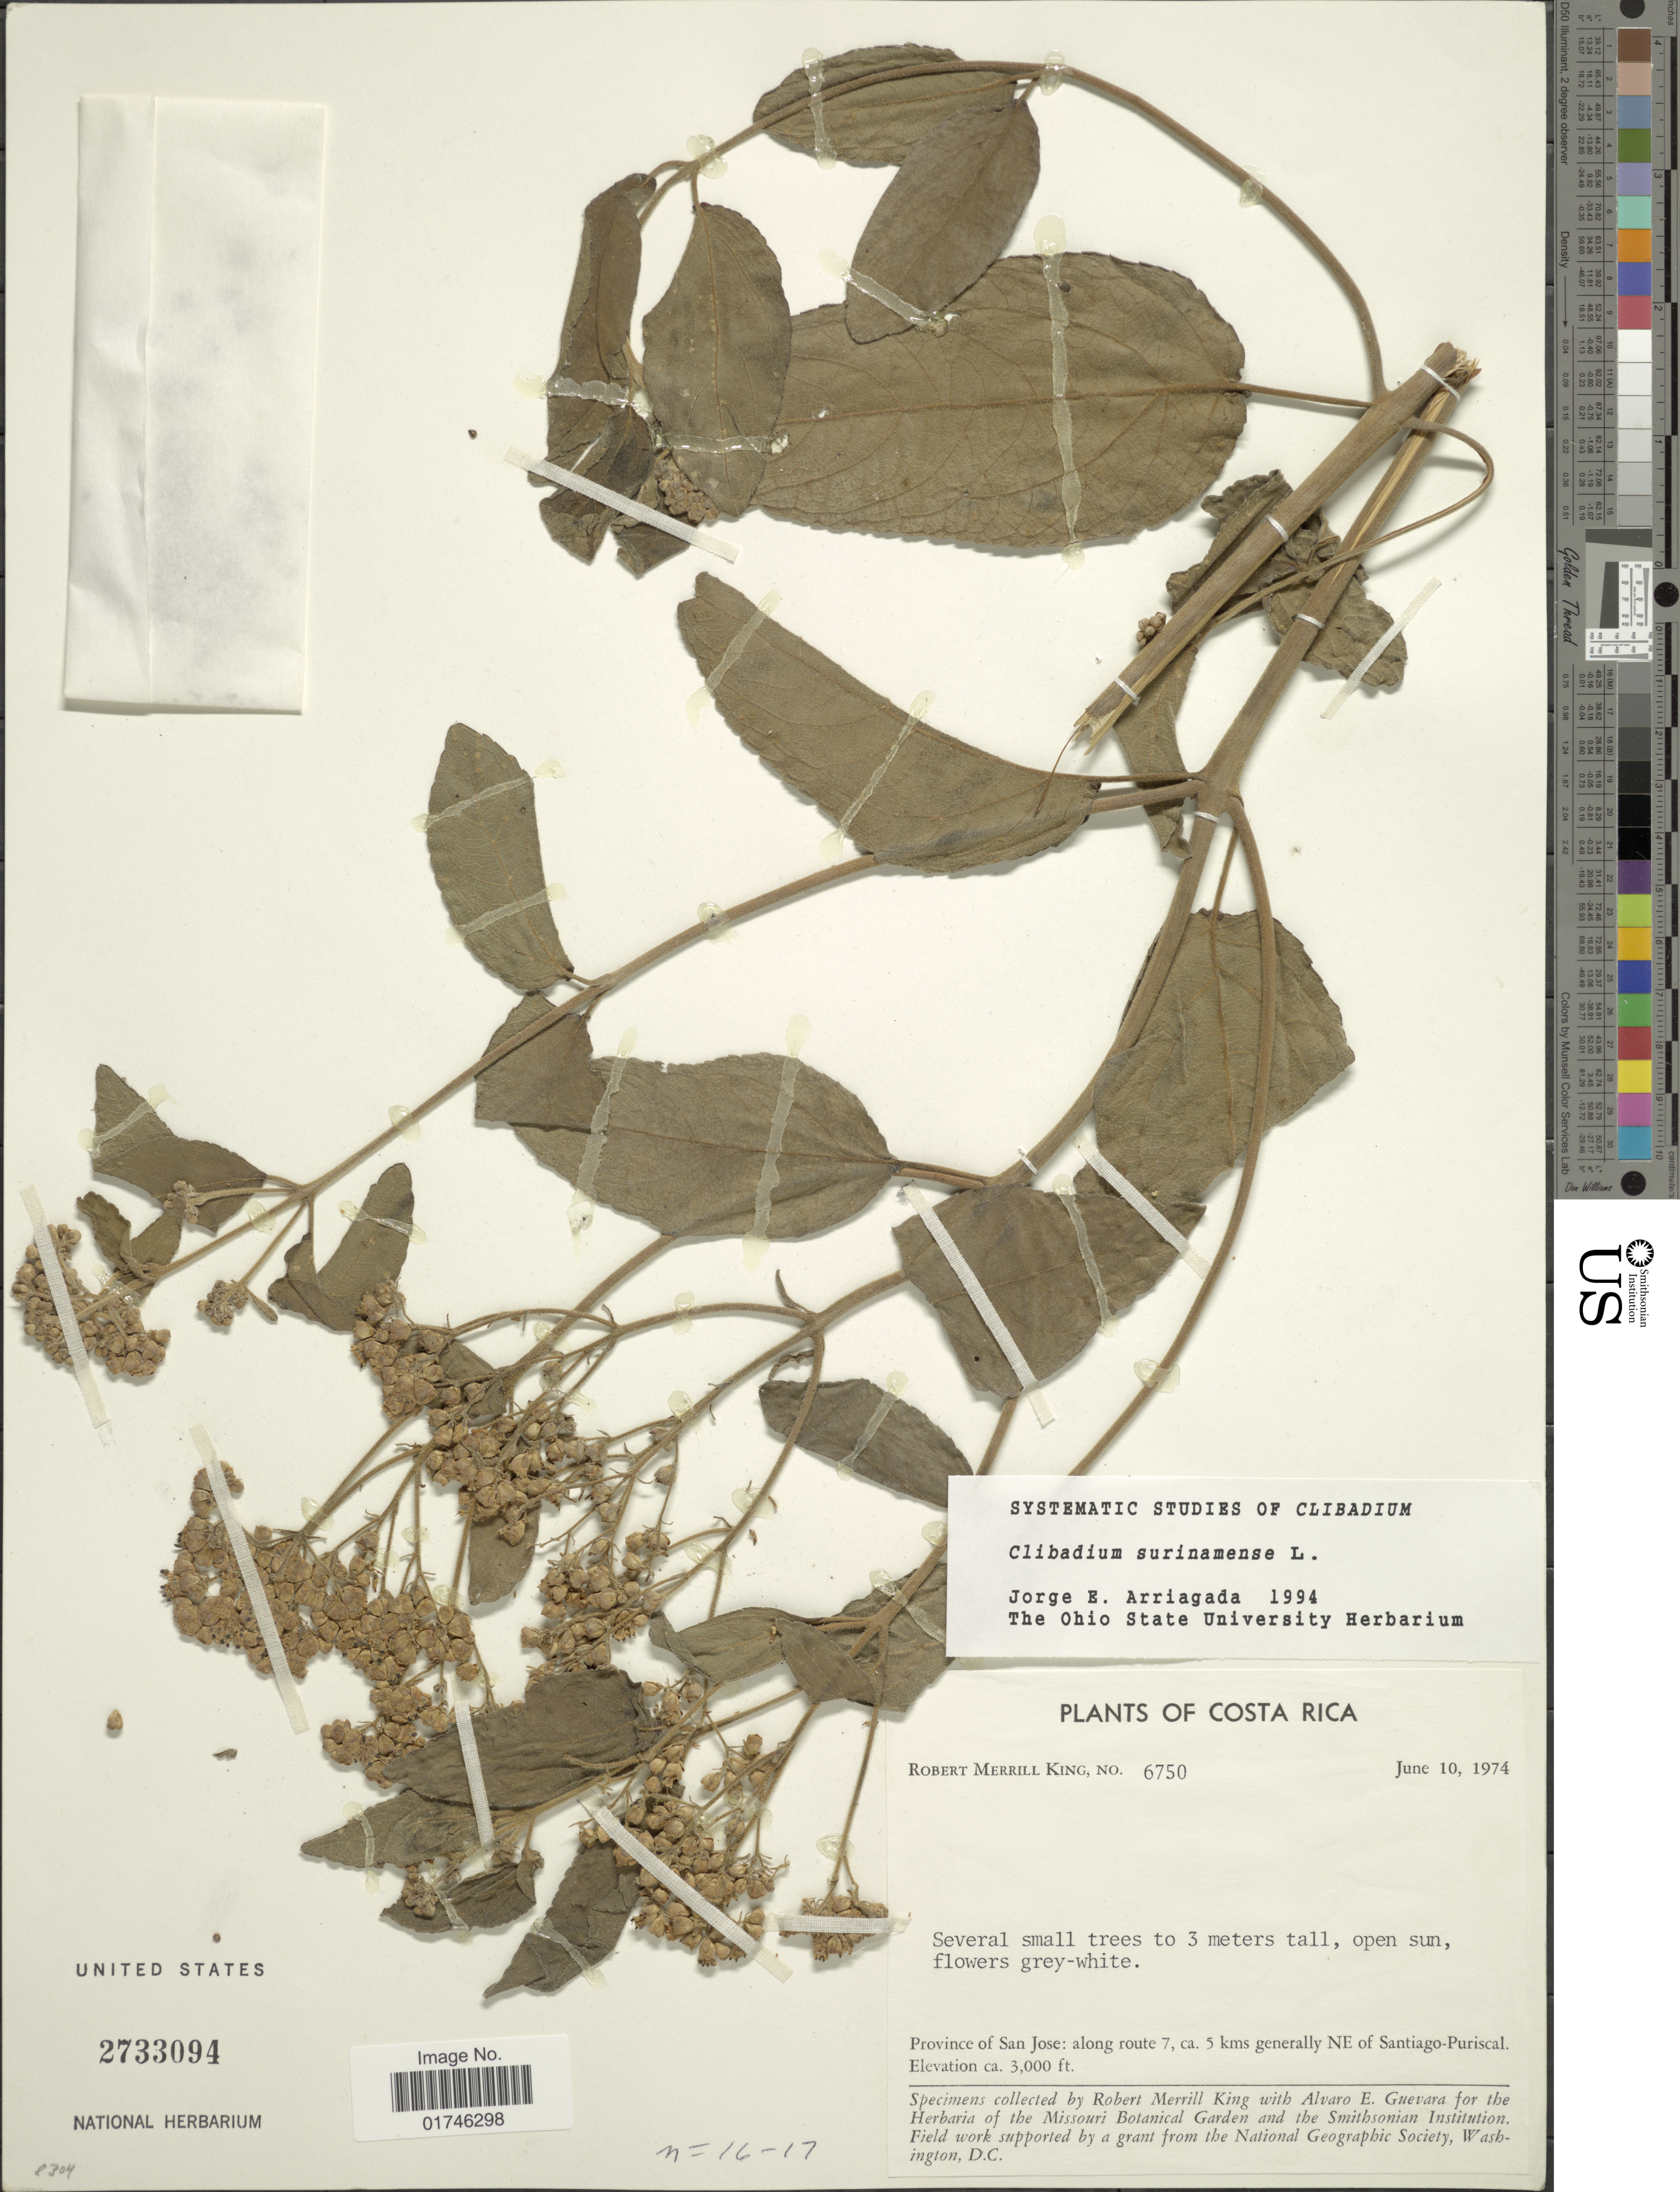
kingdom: Plantae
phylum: Tracheophyta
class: Magnoliopsida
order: Asterales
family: Asteraceae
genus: Clibadium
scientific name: Clibadium surinamense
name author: L.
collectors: R. M. King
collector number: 6750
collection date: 1974-06-10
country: Costa Rica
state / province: San José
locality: Province of San Jose: along route 7, ca. 5 kms generally NE of Santiago-Puriscal.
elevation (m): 914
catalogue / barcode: US 2733094